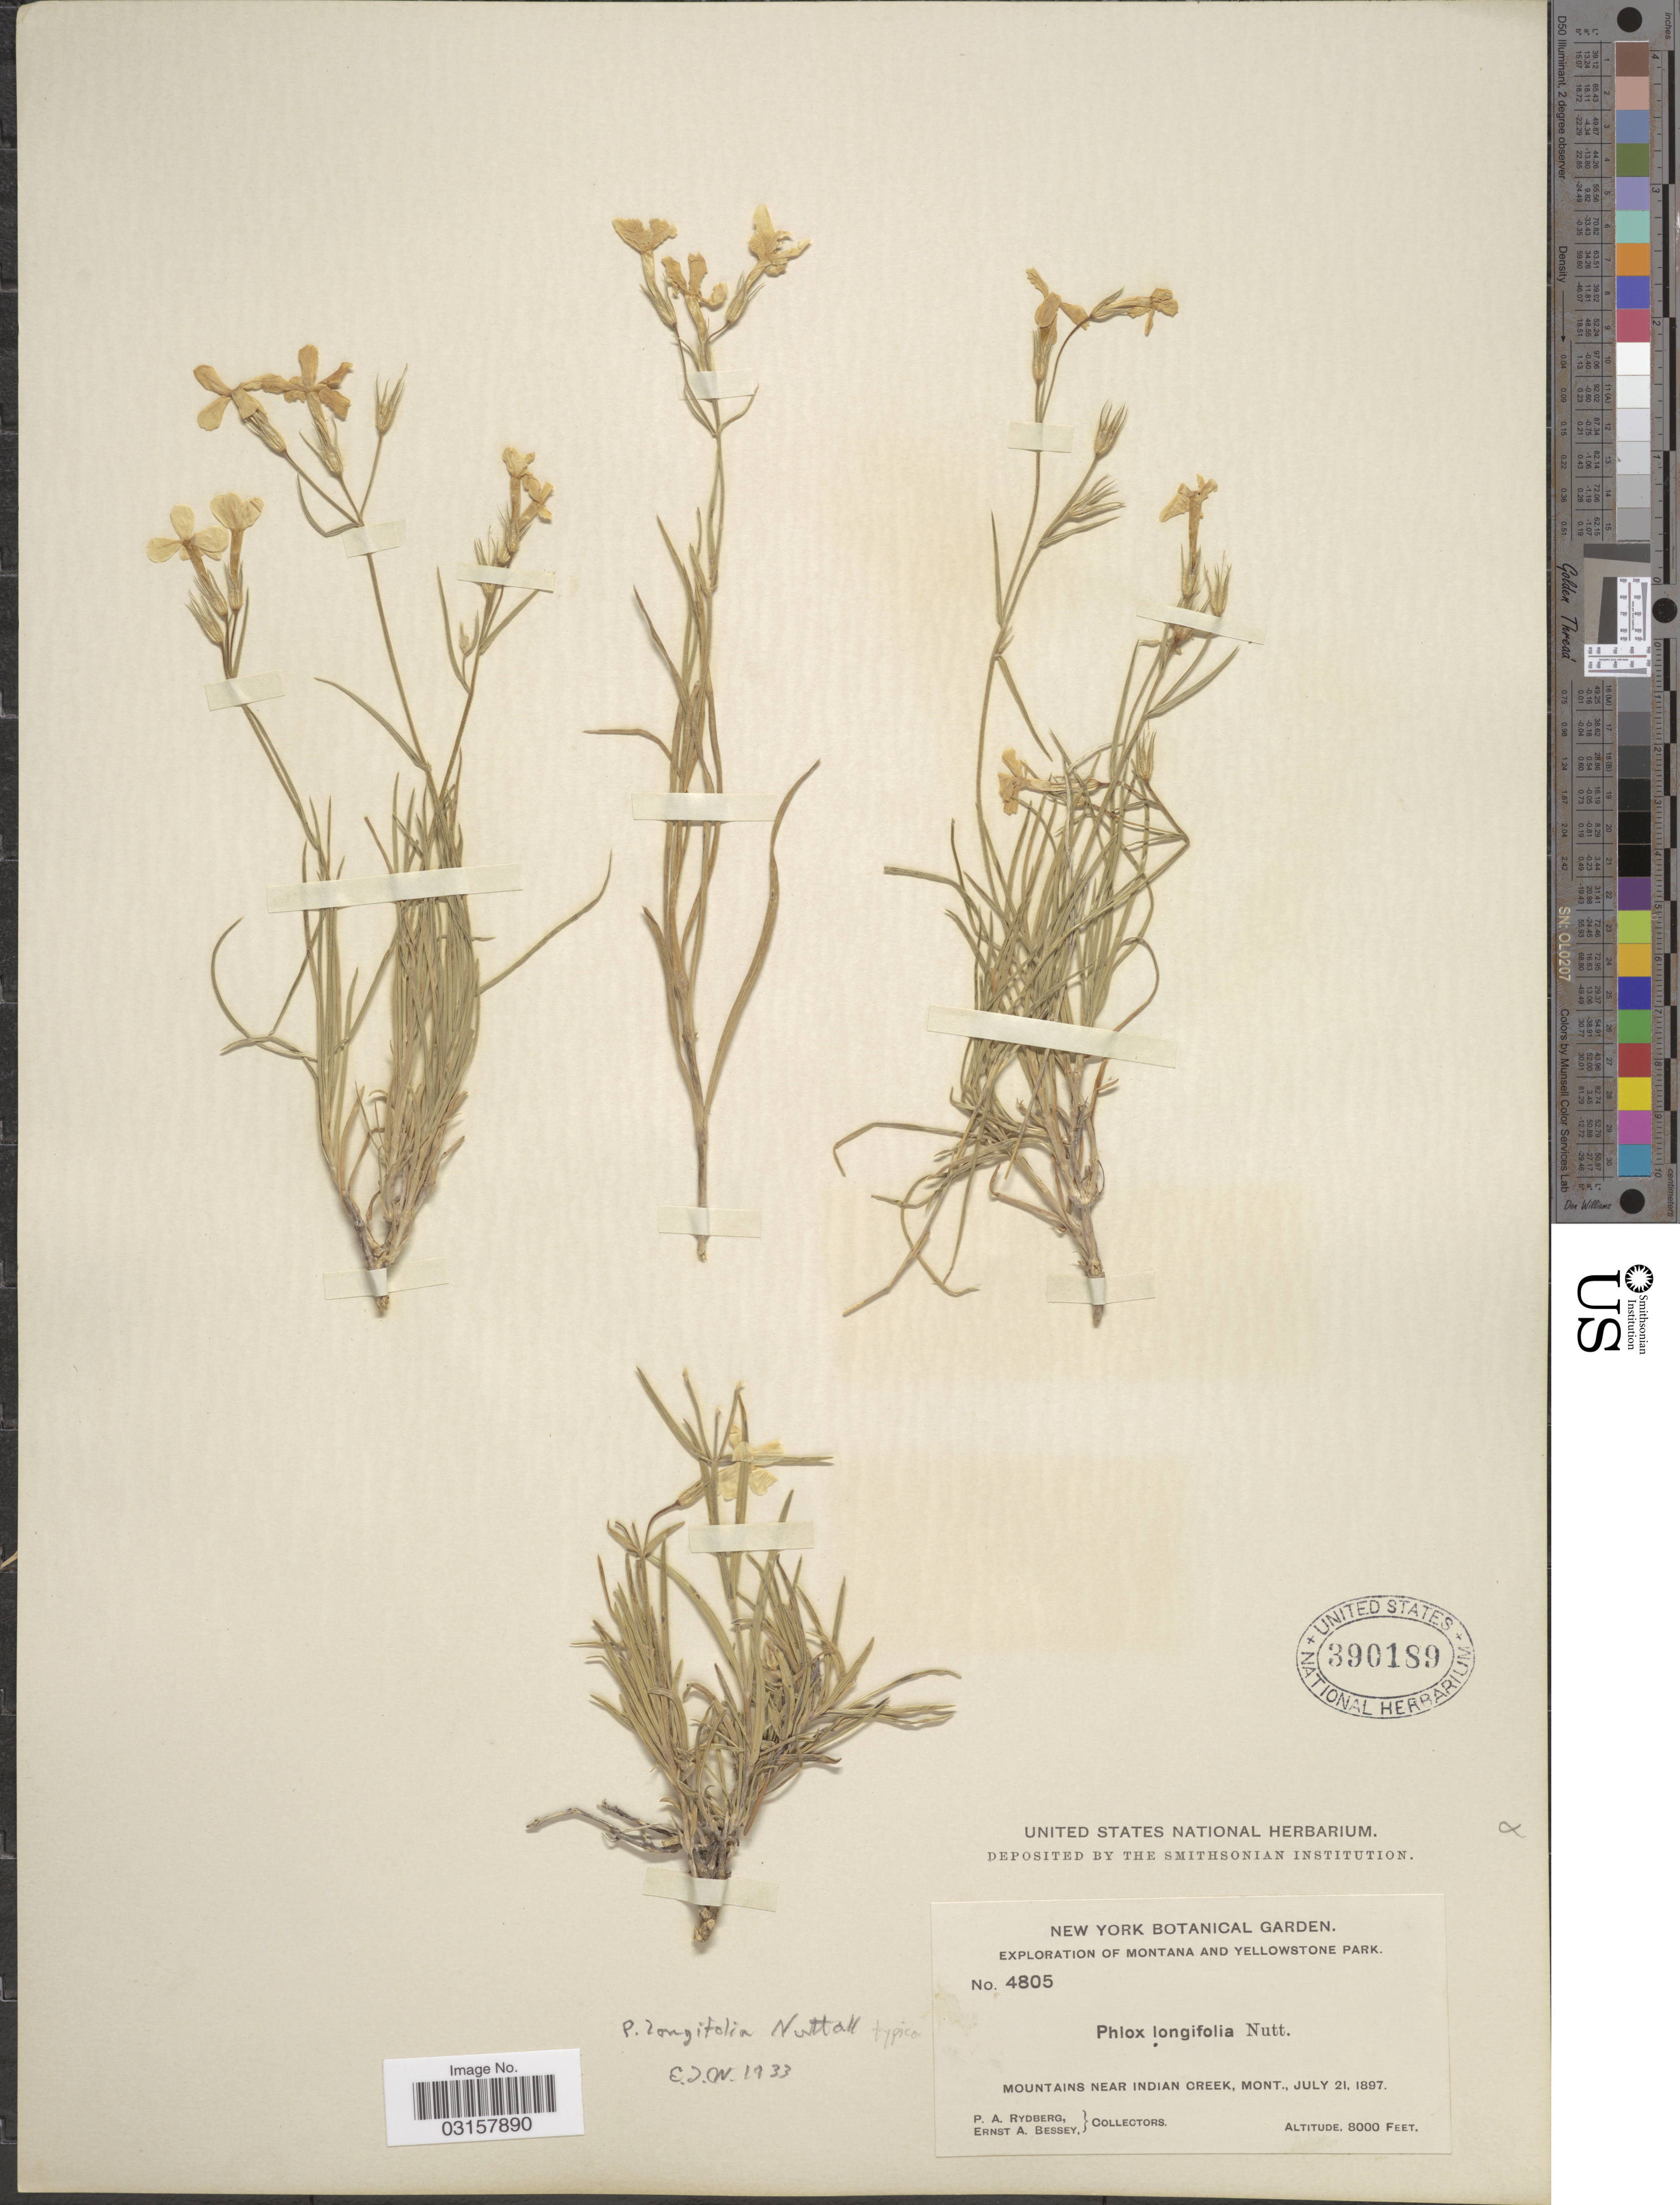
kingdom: Plantae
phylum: Tracheophyta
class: Magnoliopsida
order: Ericales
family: Polemoniaceae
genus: Phlox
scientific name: Phlox longifolia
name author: Nutt.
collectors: P. A. Rydberg & E. A. Bessey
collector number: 4805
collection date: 1897-07-21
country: United States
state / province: Montana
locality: Montana and Yellowstone Park. Mountains near Indian Creek.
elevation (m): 2438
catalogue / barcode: US 390189